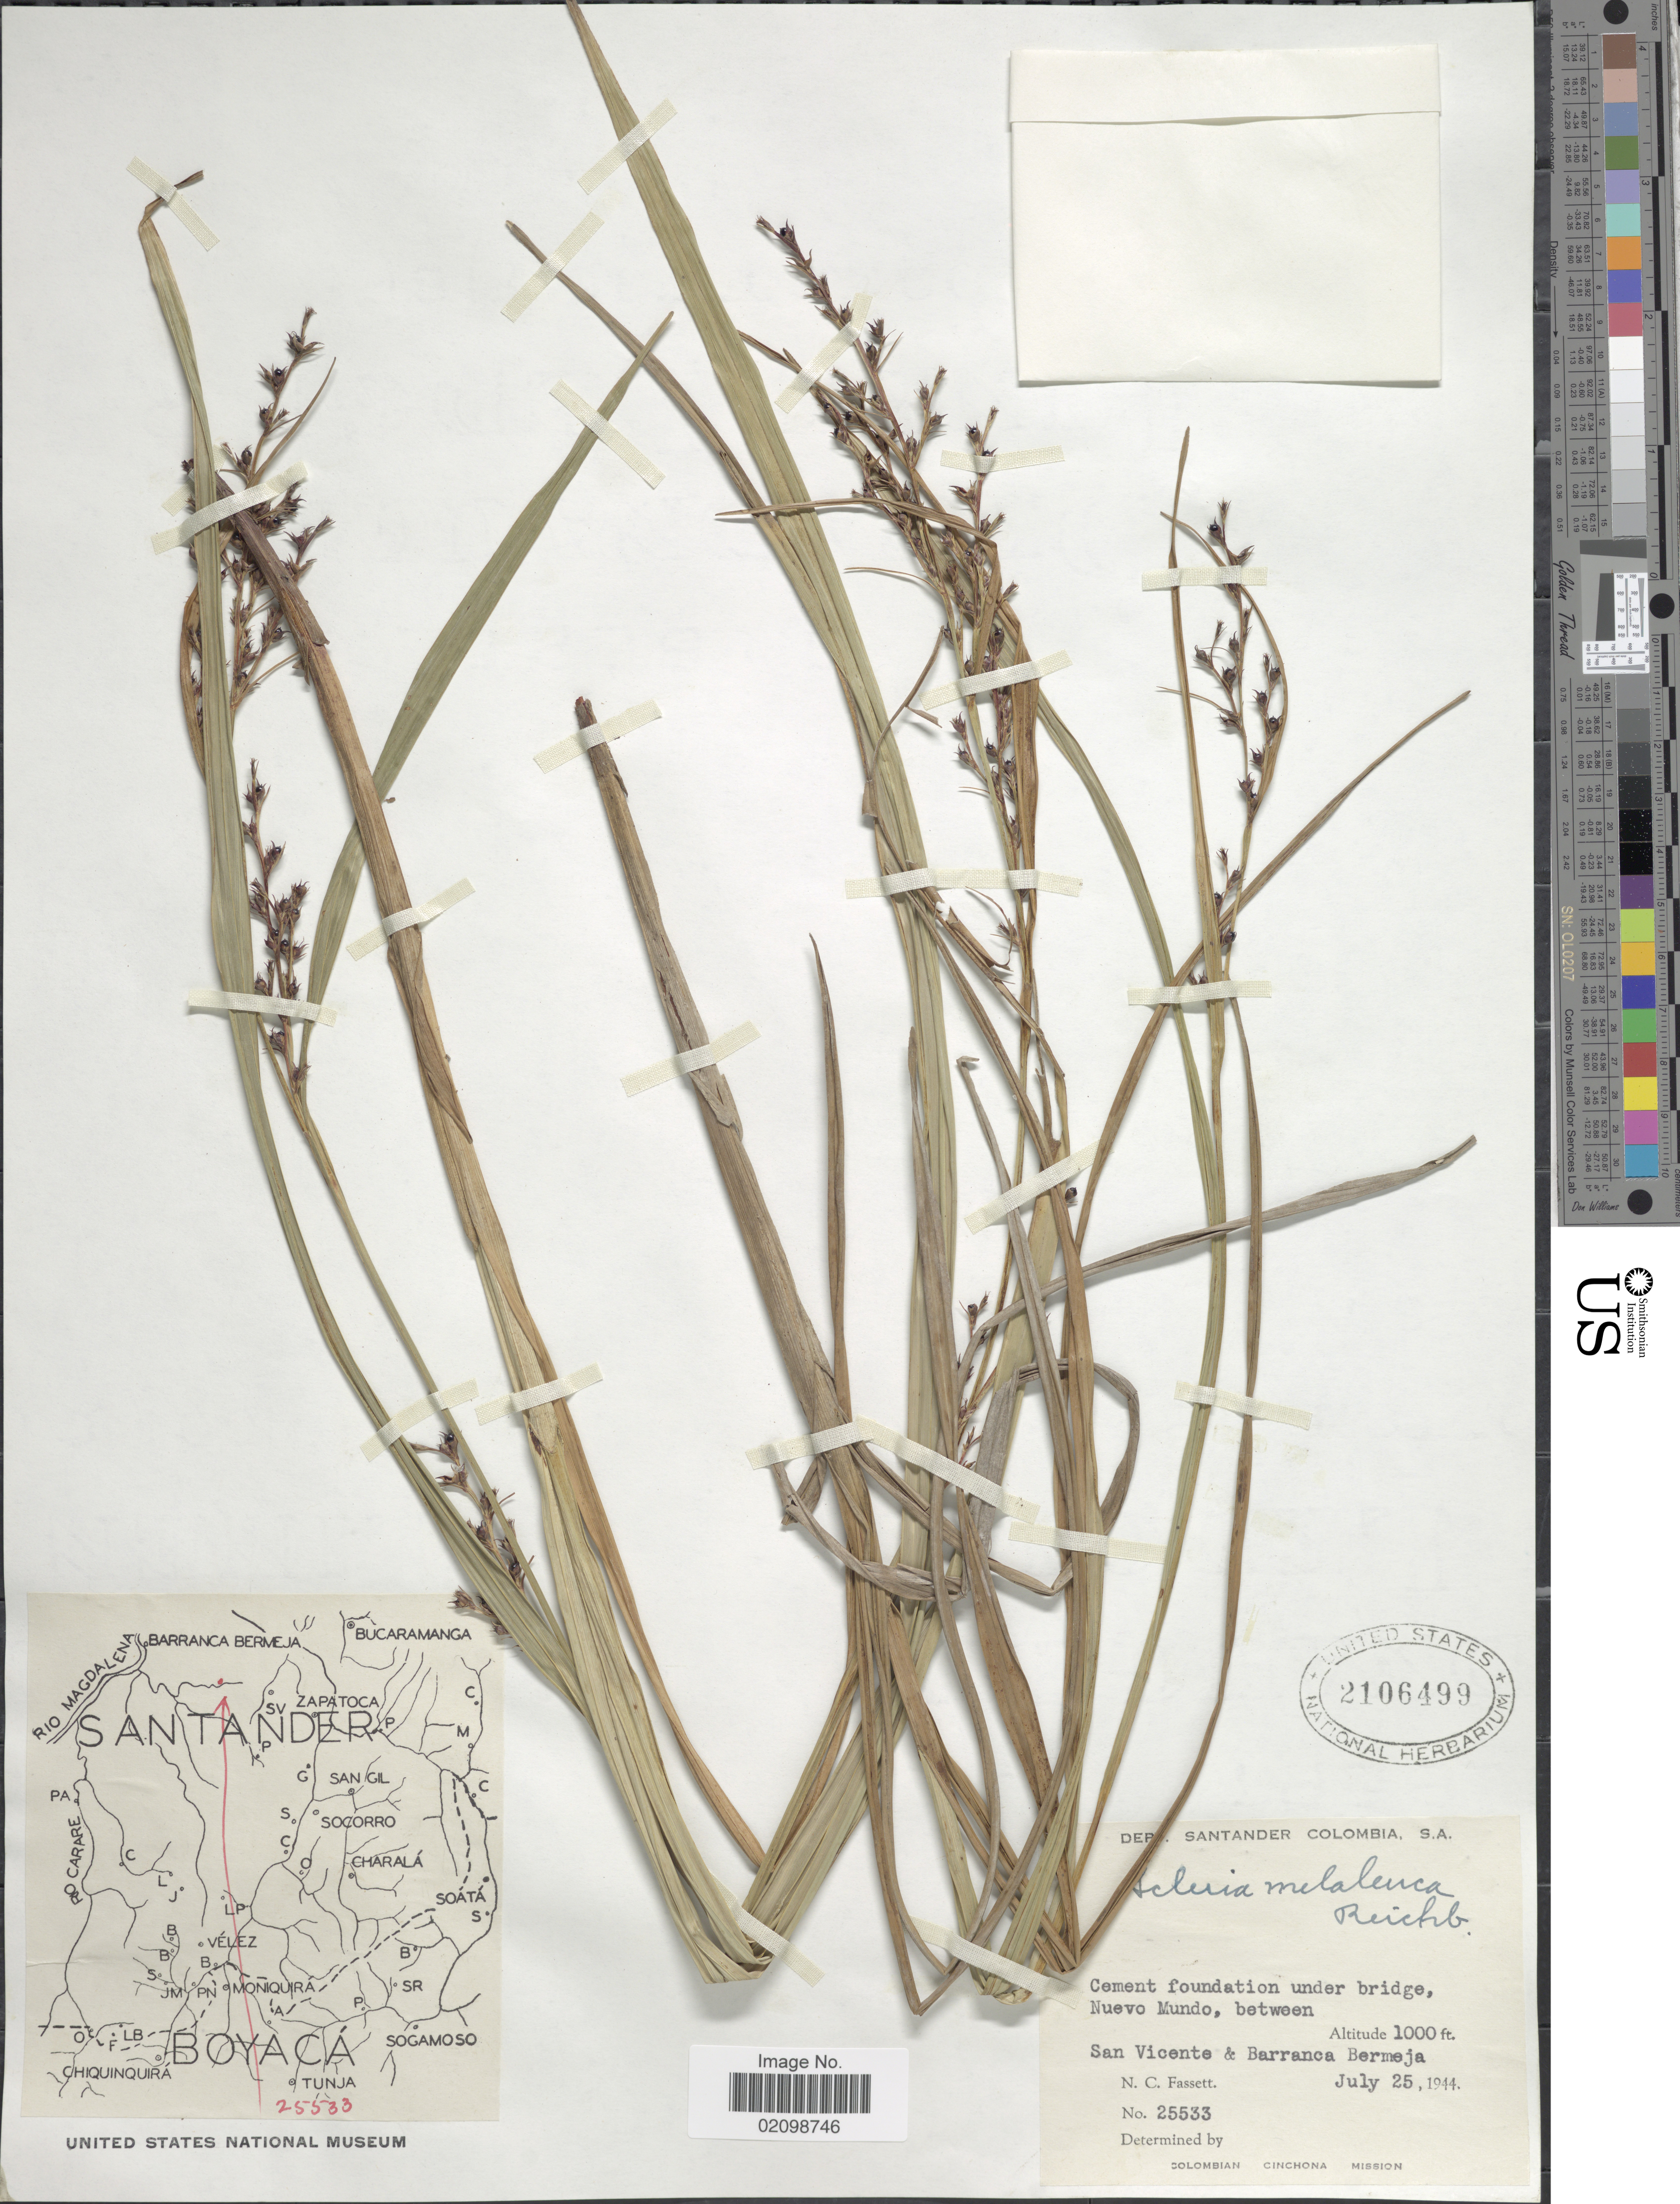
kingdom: Plantae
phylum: Tracheophyta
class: Liliopsida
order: Poales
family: Cyperaceae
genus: Scleria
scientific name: Scleria gaertneri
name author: Raddi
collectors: N. C. Fassett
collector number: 25533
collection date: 1944-07-25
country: Colombia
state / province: Santander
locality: Dept. Santander Colombia, S.A. Cement foundation under bridge, Nuevo Mundo, between San Vicente and Barranca Bermeja.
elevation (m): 305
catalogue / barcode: US 2106499